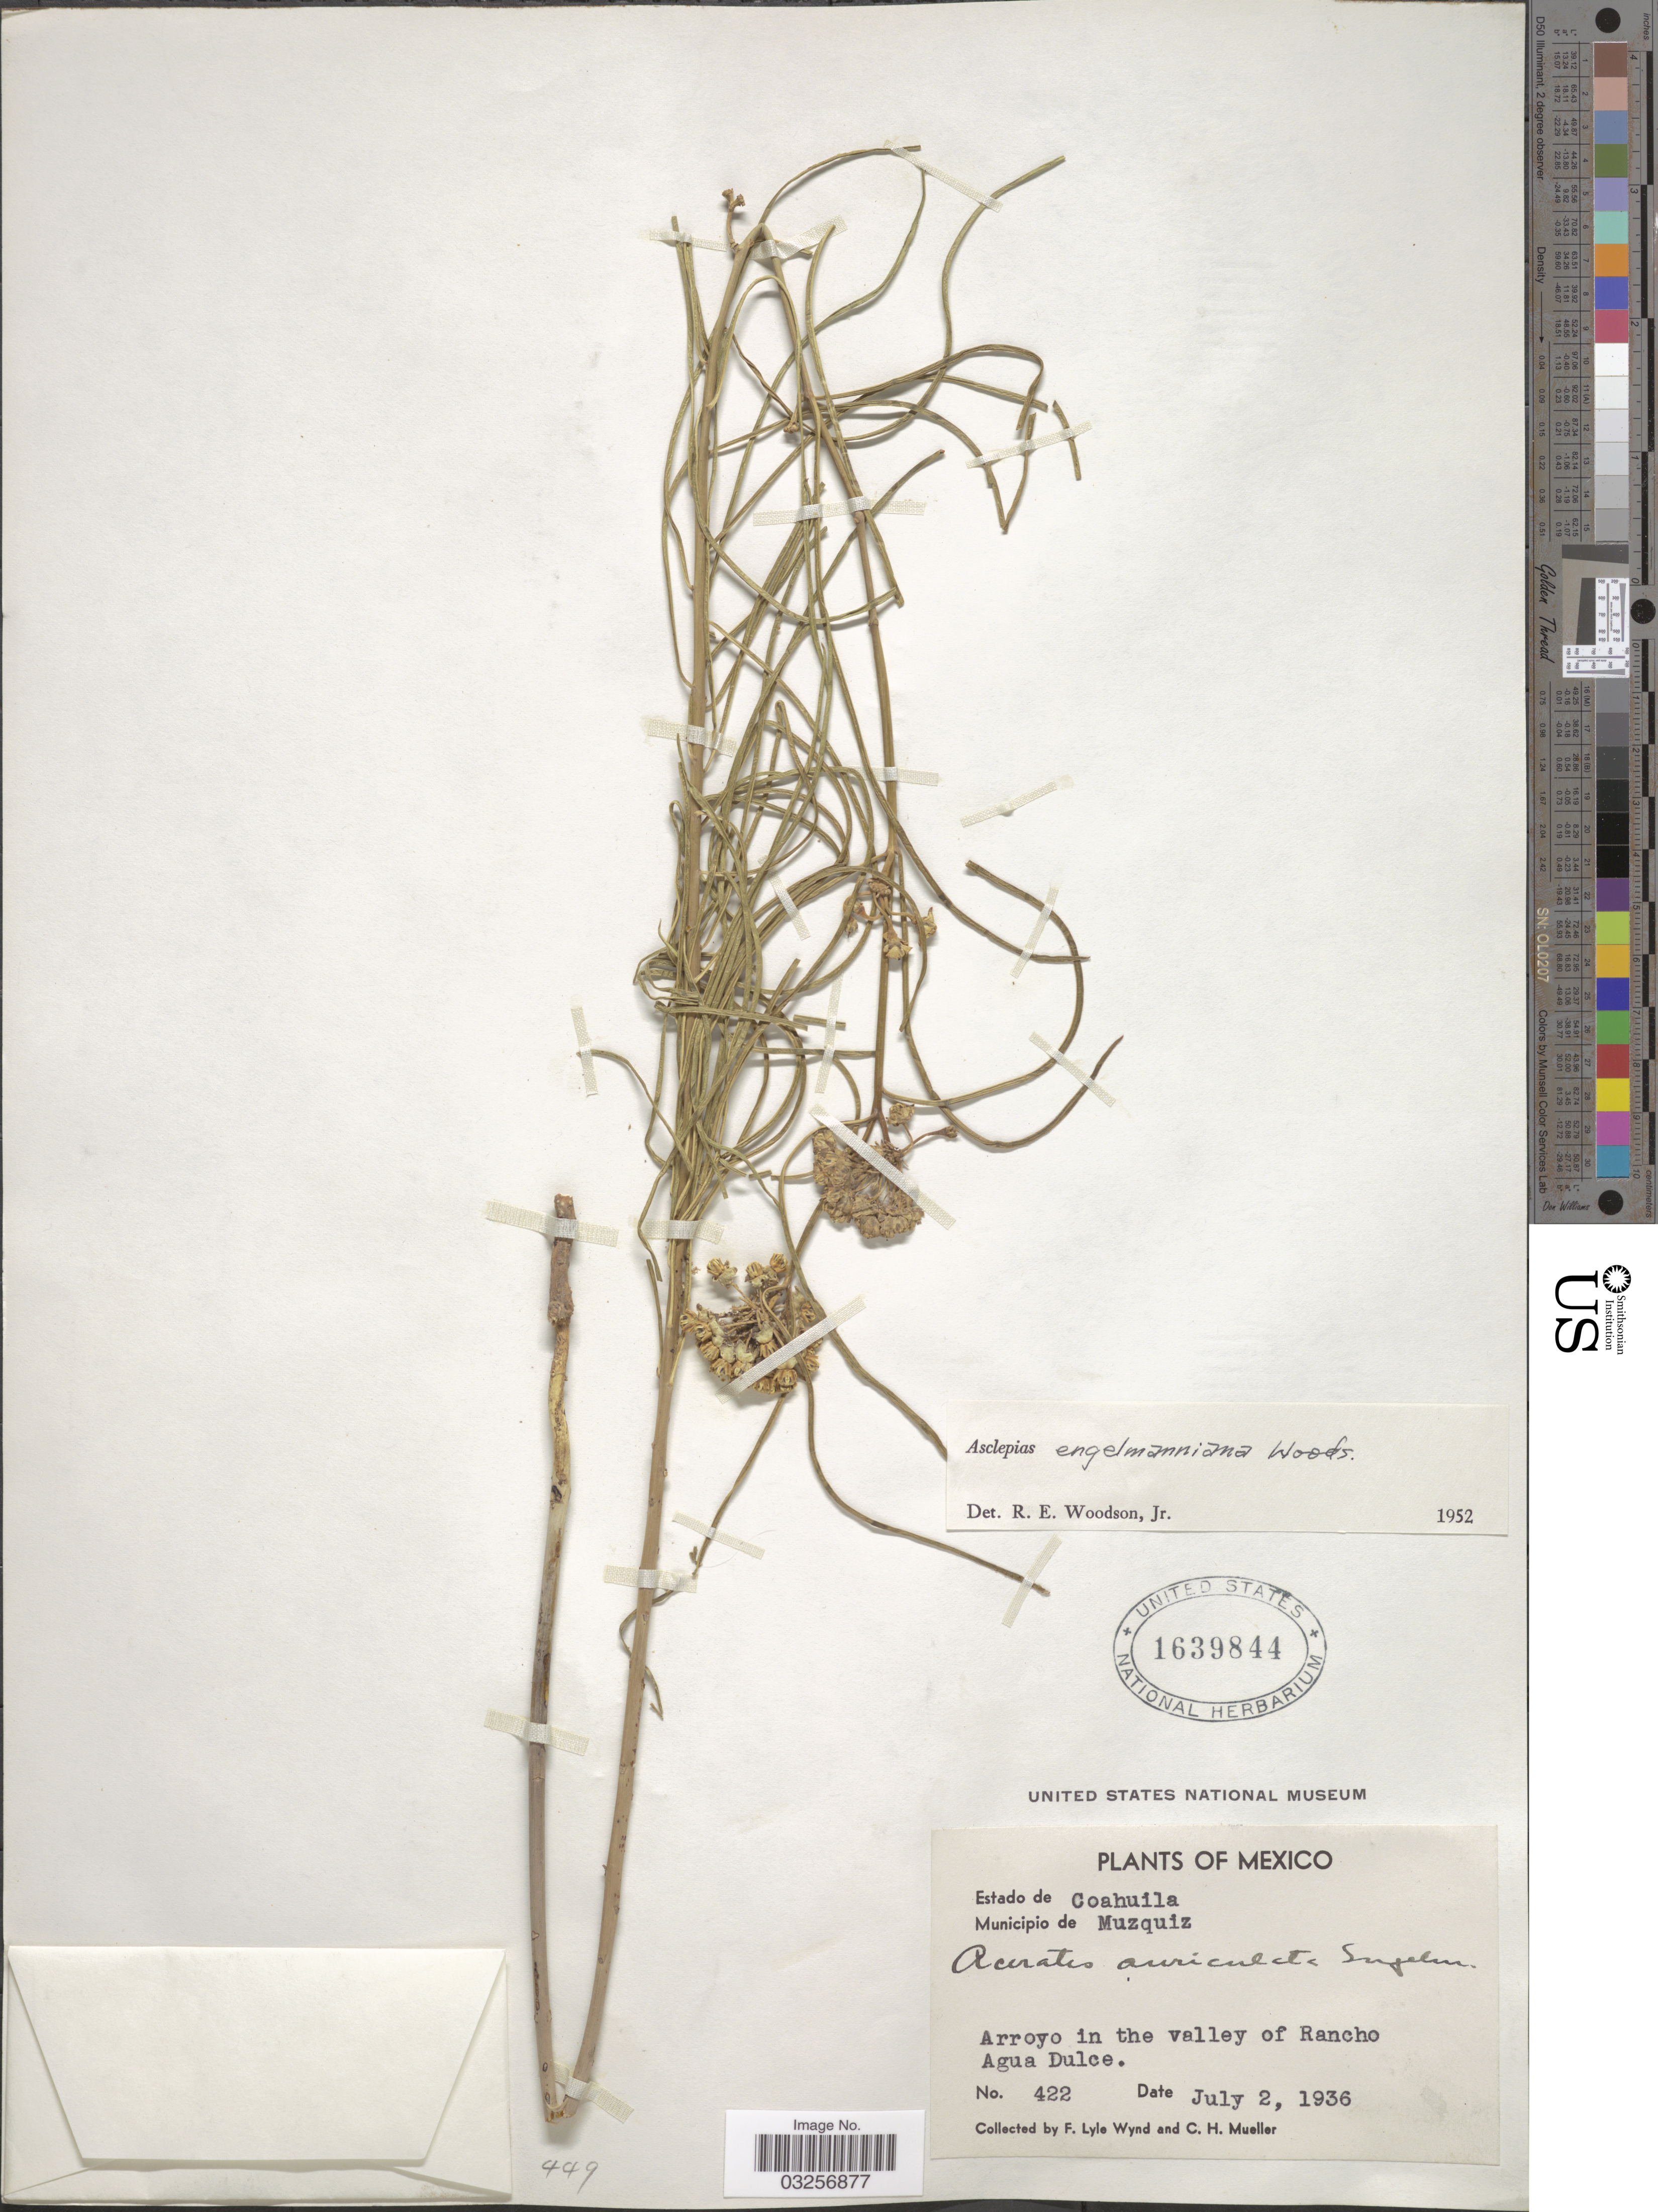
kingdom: Plantae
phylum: Tracheophyta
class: Magnoliopsida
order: Gentianales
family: Apocynaceae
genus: Asclepias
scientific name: Asclepias engelmanniana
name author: Woodson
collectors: F. L. Wynd & C. H. Mueller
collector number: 422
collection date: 1936-07-02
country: Mexico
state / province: Coahuila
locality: Municipio de Muzquiz. Arroyo in the valley of Rancho Agua Dulce.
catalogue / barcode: US 1639844